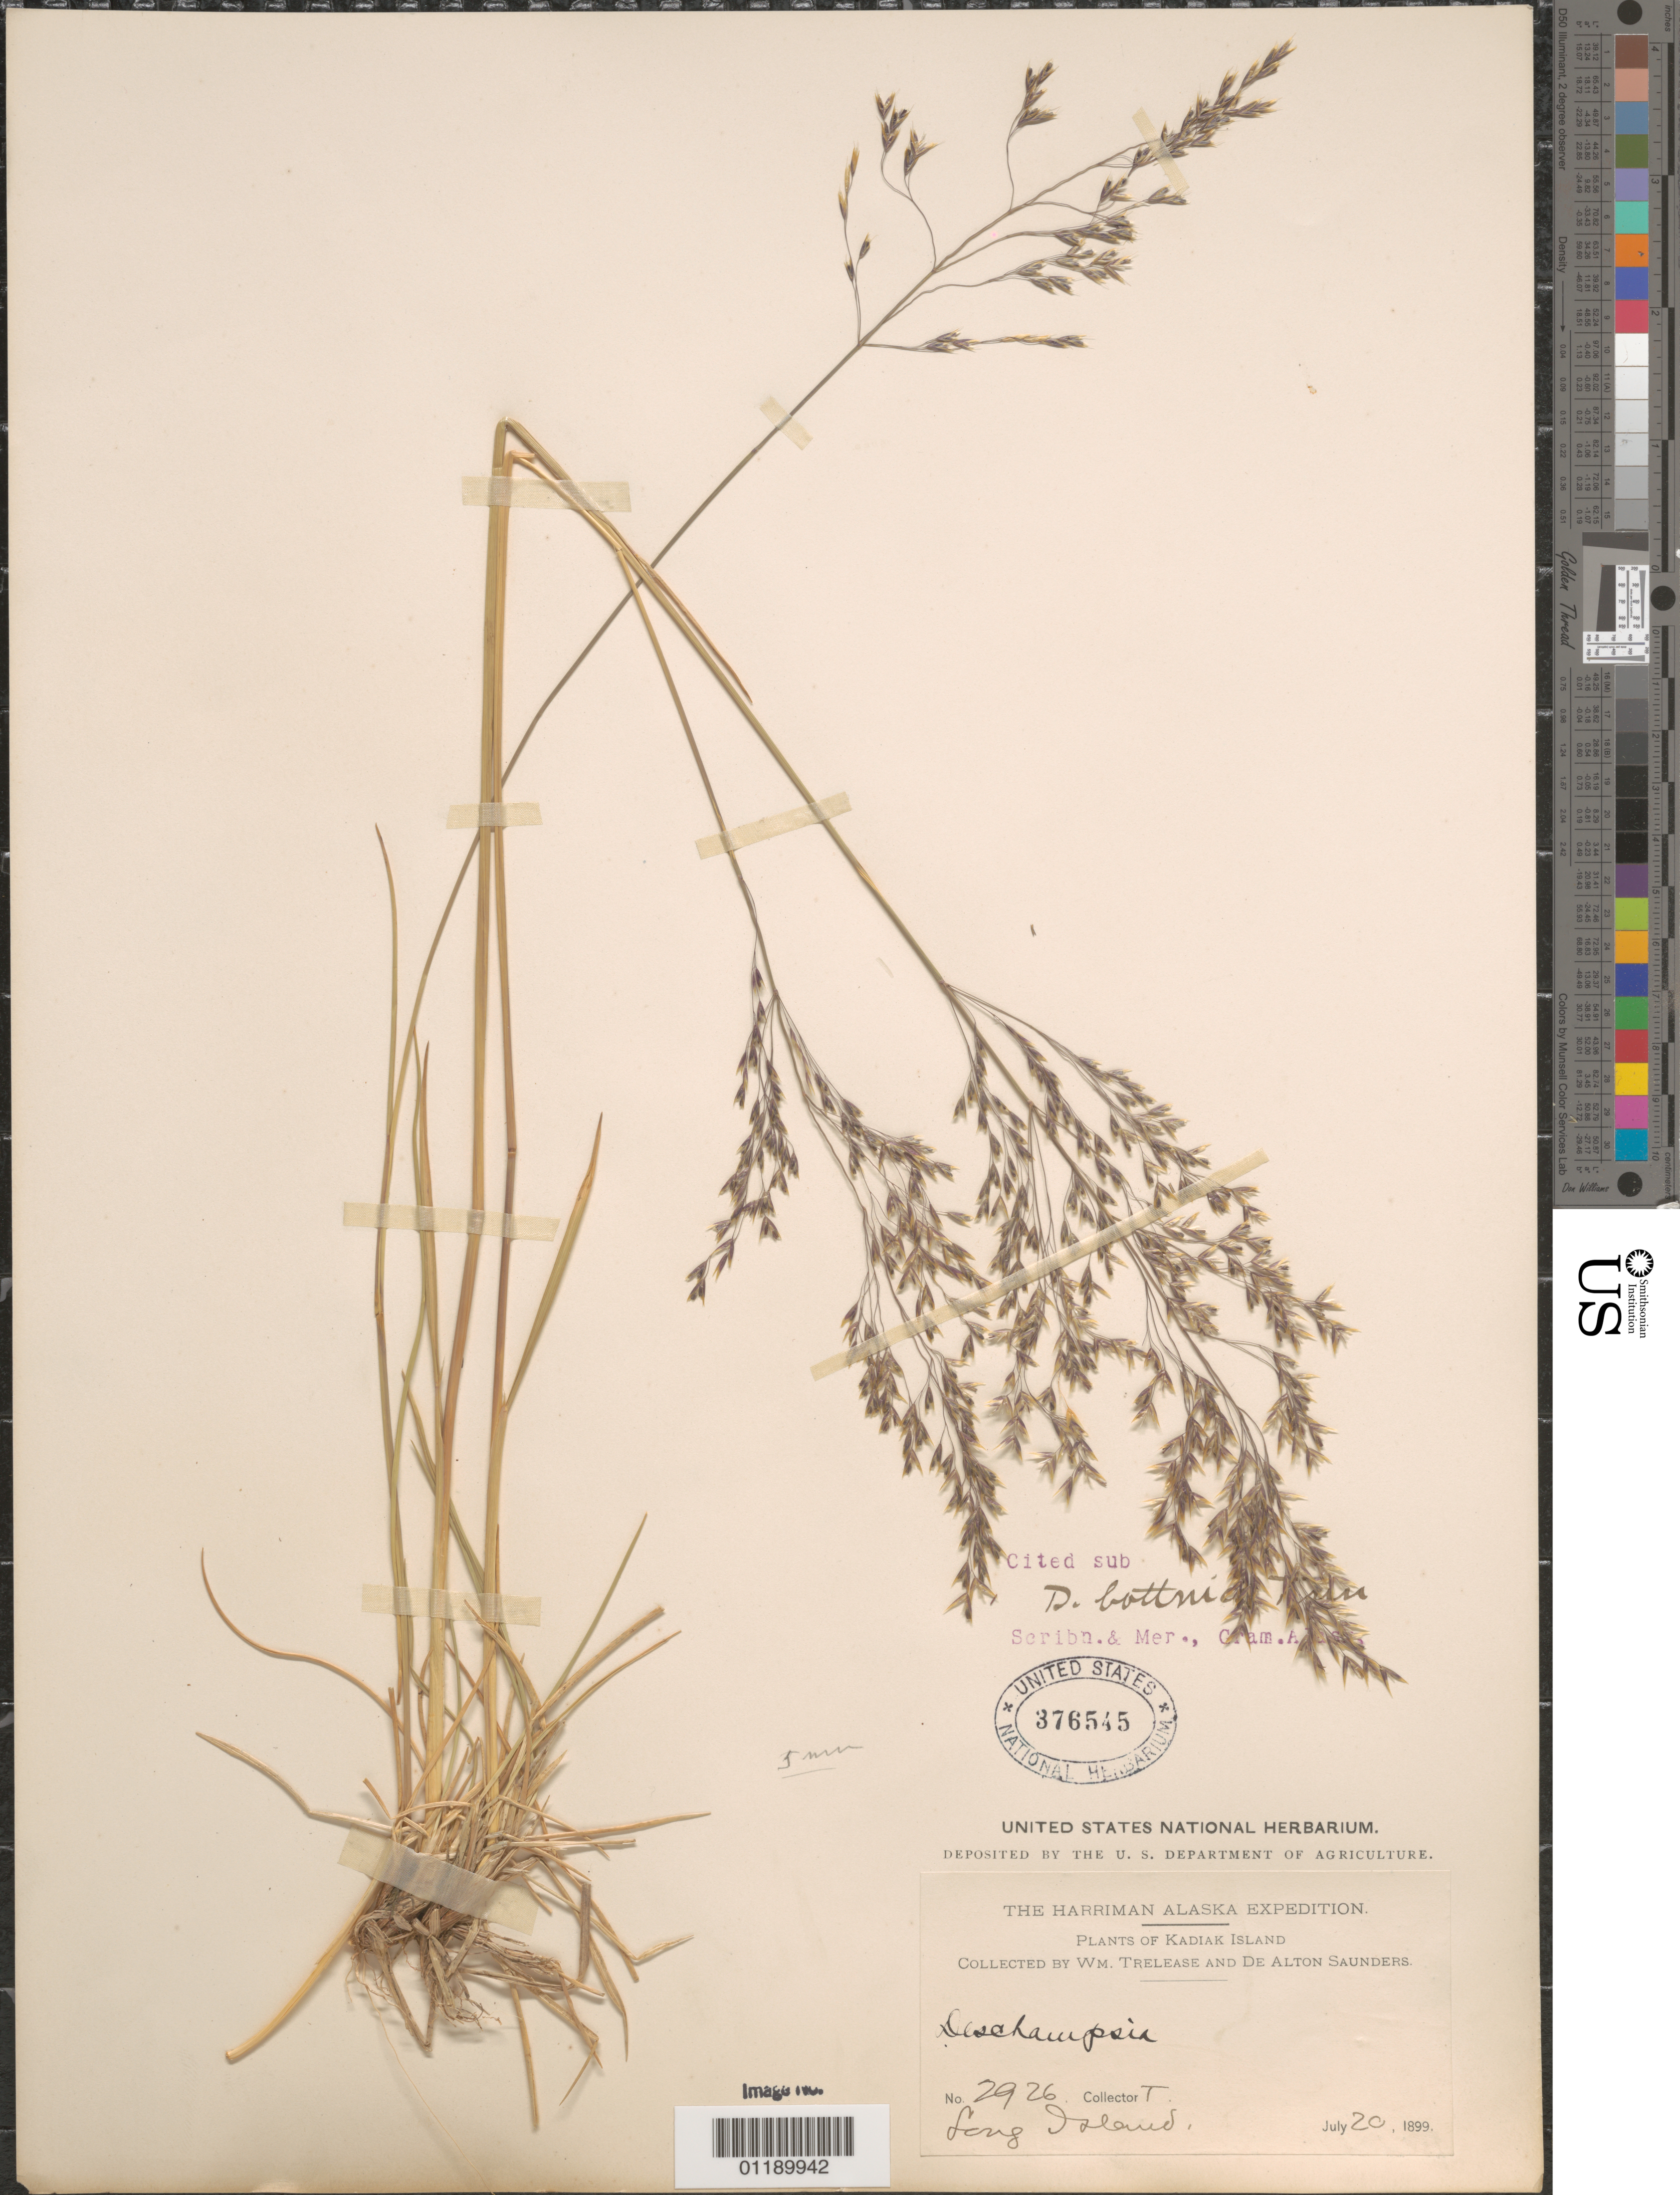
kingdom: Plantae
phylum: Tracheophyta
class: Liliopsida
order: Poales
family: Poaceae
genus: Deschampsia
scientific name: Deschampsia bottnica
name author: (Wahlenb.) Trin.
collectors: W. Trelease & D. Saunders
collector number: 2926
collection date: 1899-07-20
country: United States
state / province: Alaska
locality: Long Island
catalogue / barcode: US 376545